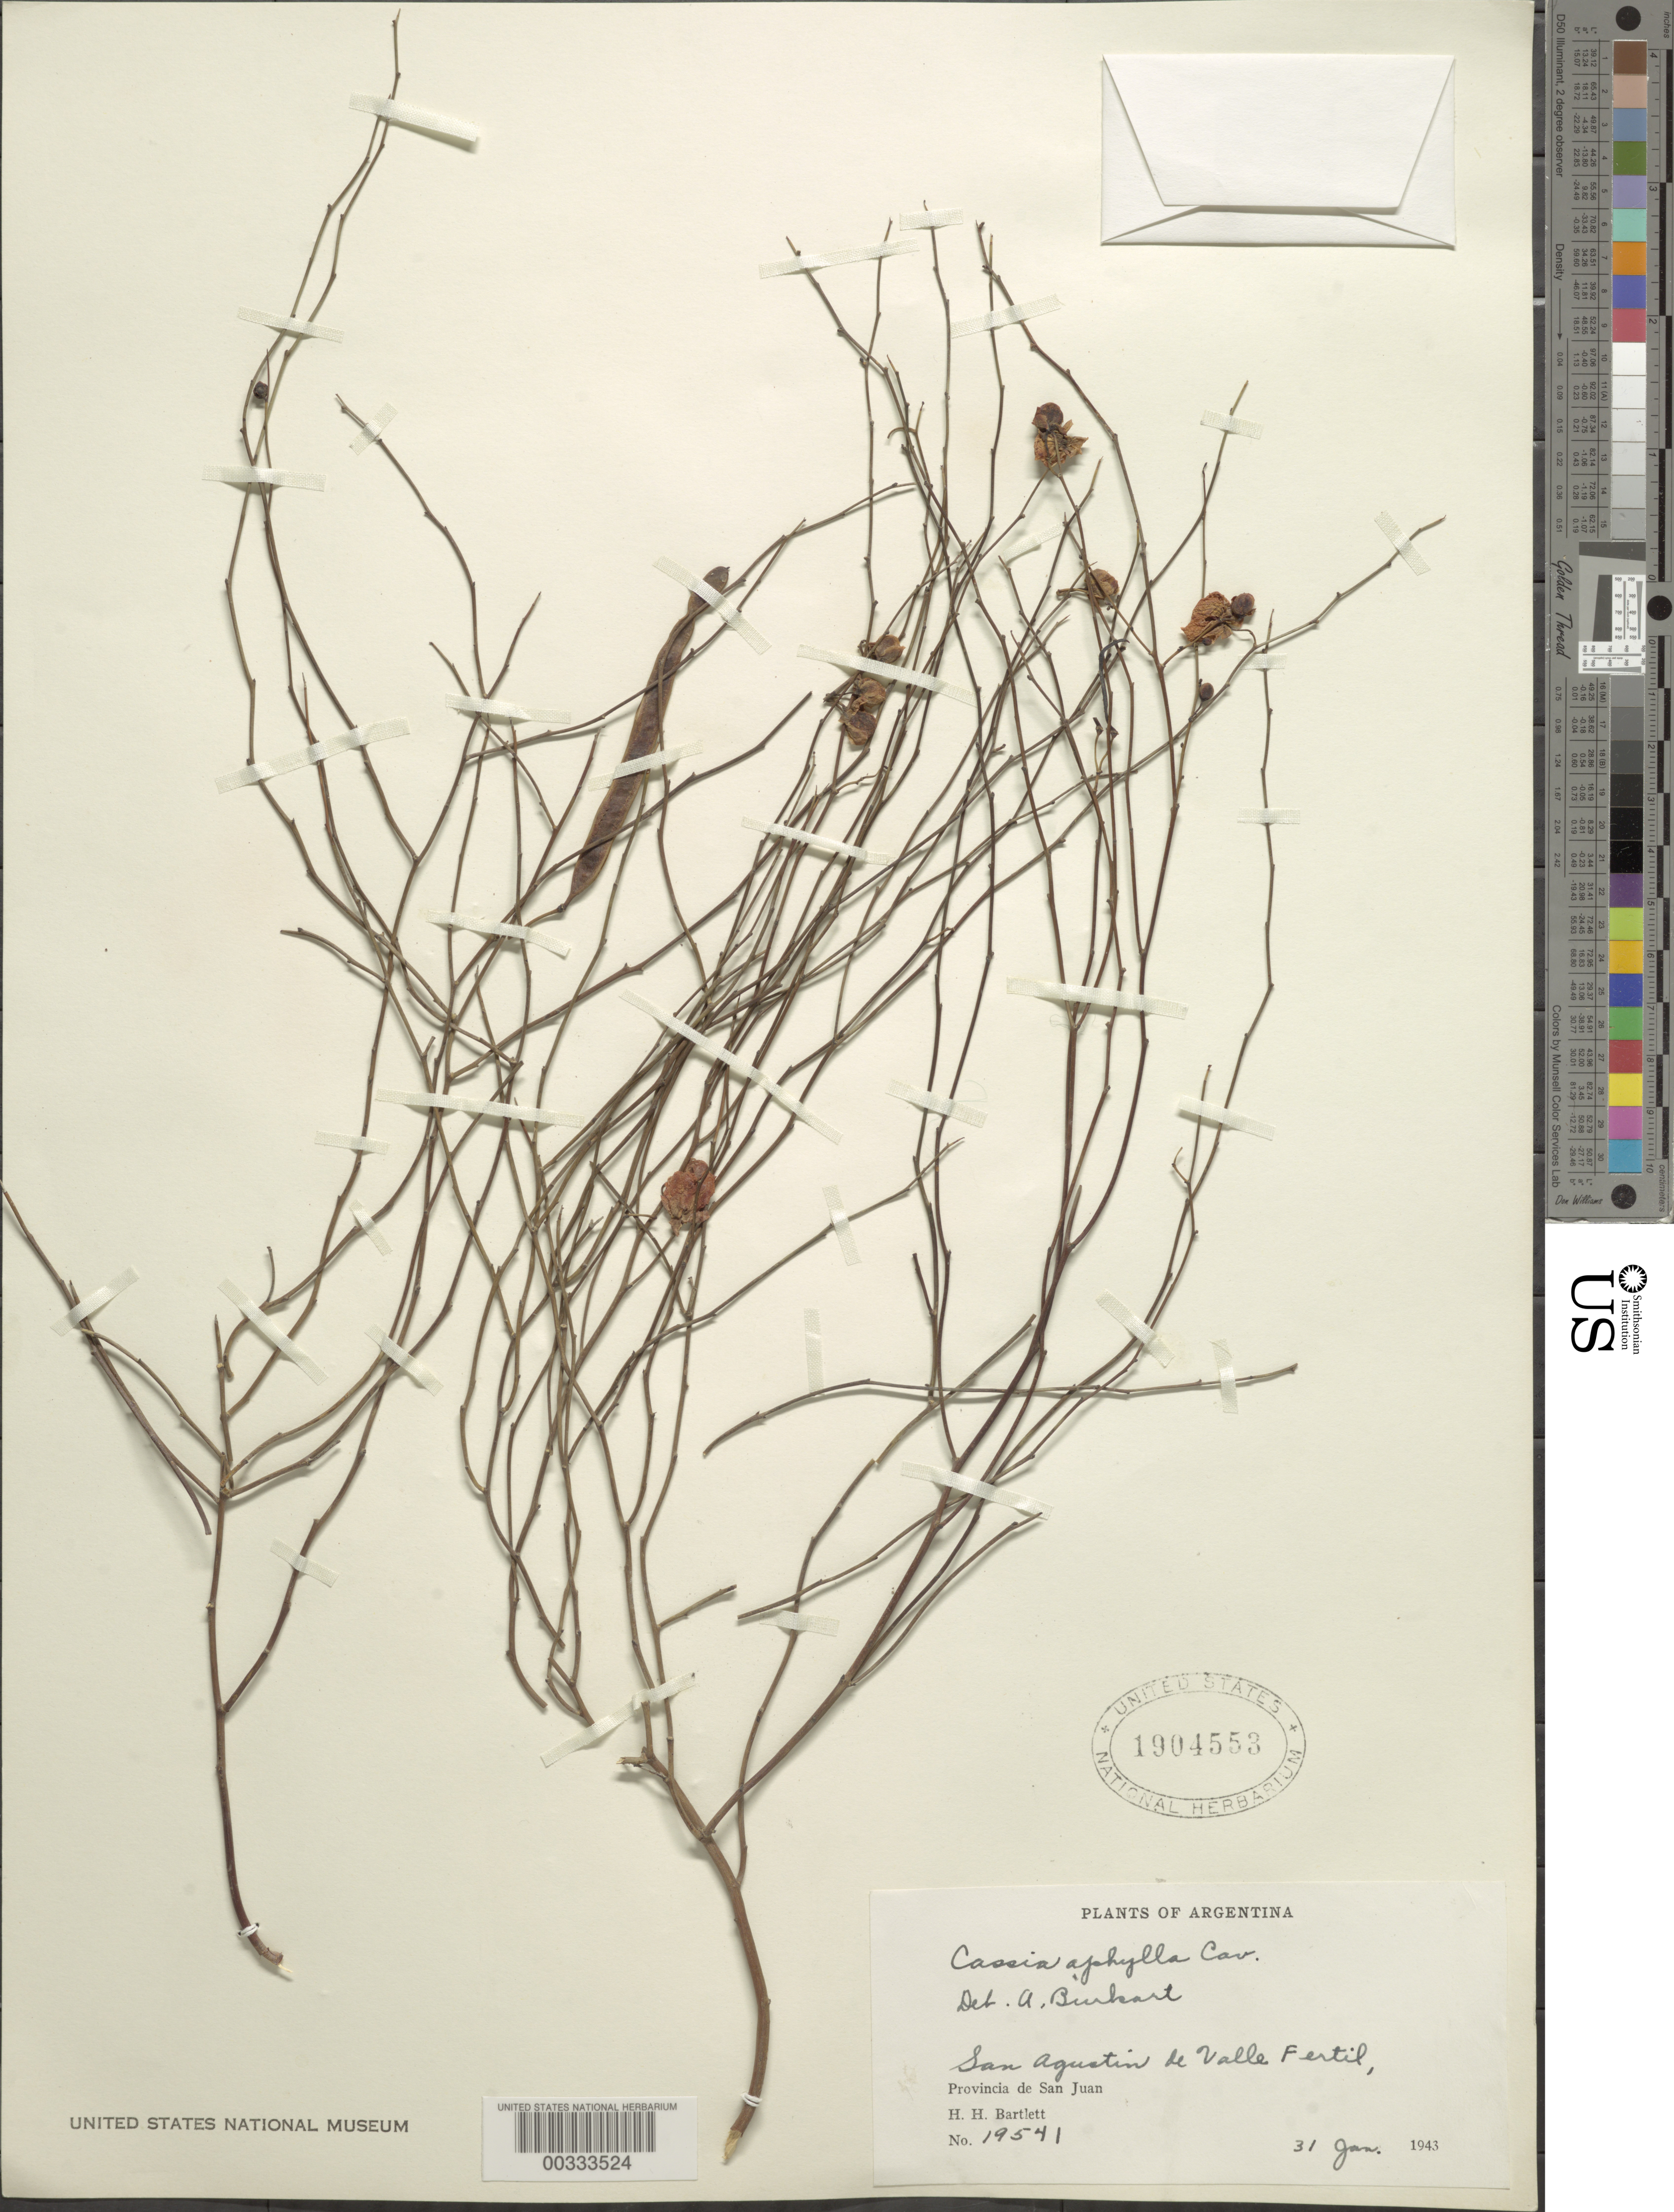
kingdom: Plantae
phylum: Tracheophyta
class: Magnoliopsida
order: Fabales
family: Fabaceae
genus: Senna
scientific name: Senna aphylla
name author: (Cav.) H.S. Irwin & Barneby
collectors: H. H. Bartlett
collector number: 19541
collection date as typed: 31 Jan 1943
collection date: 1943-01-31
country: Argentina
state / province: San Juan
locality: San Agustin de Valle Fertil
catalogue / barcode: US 1904553